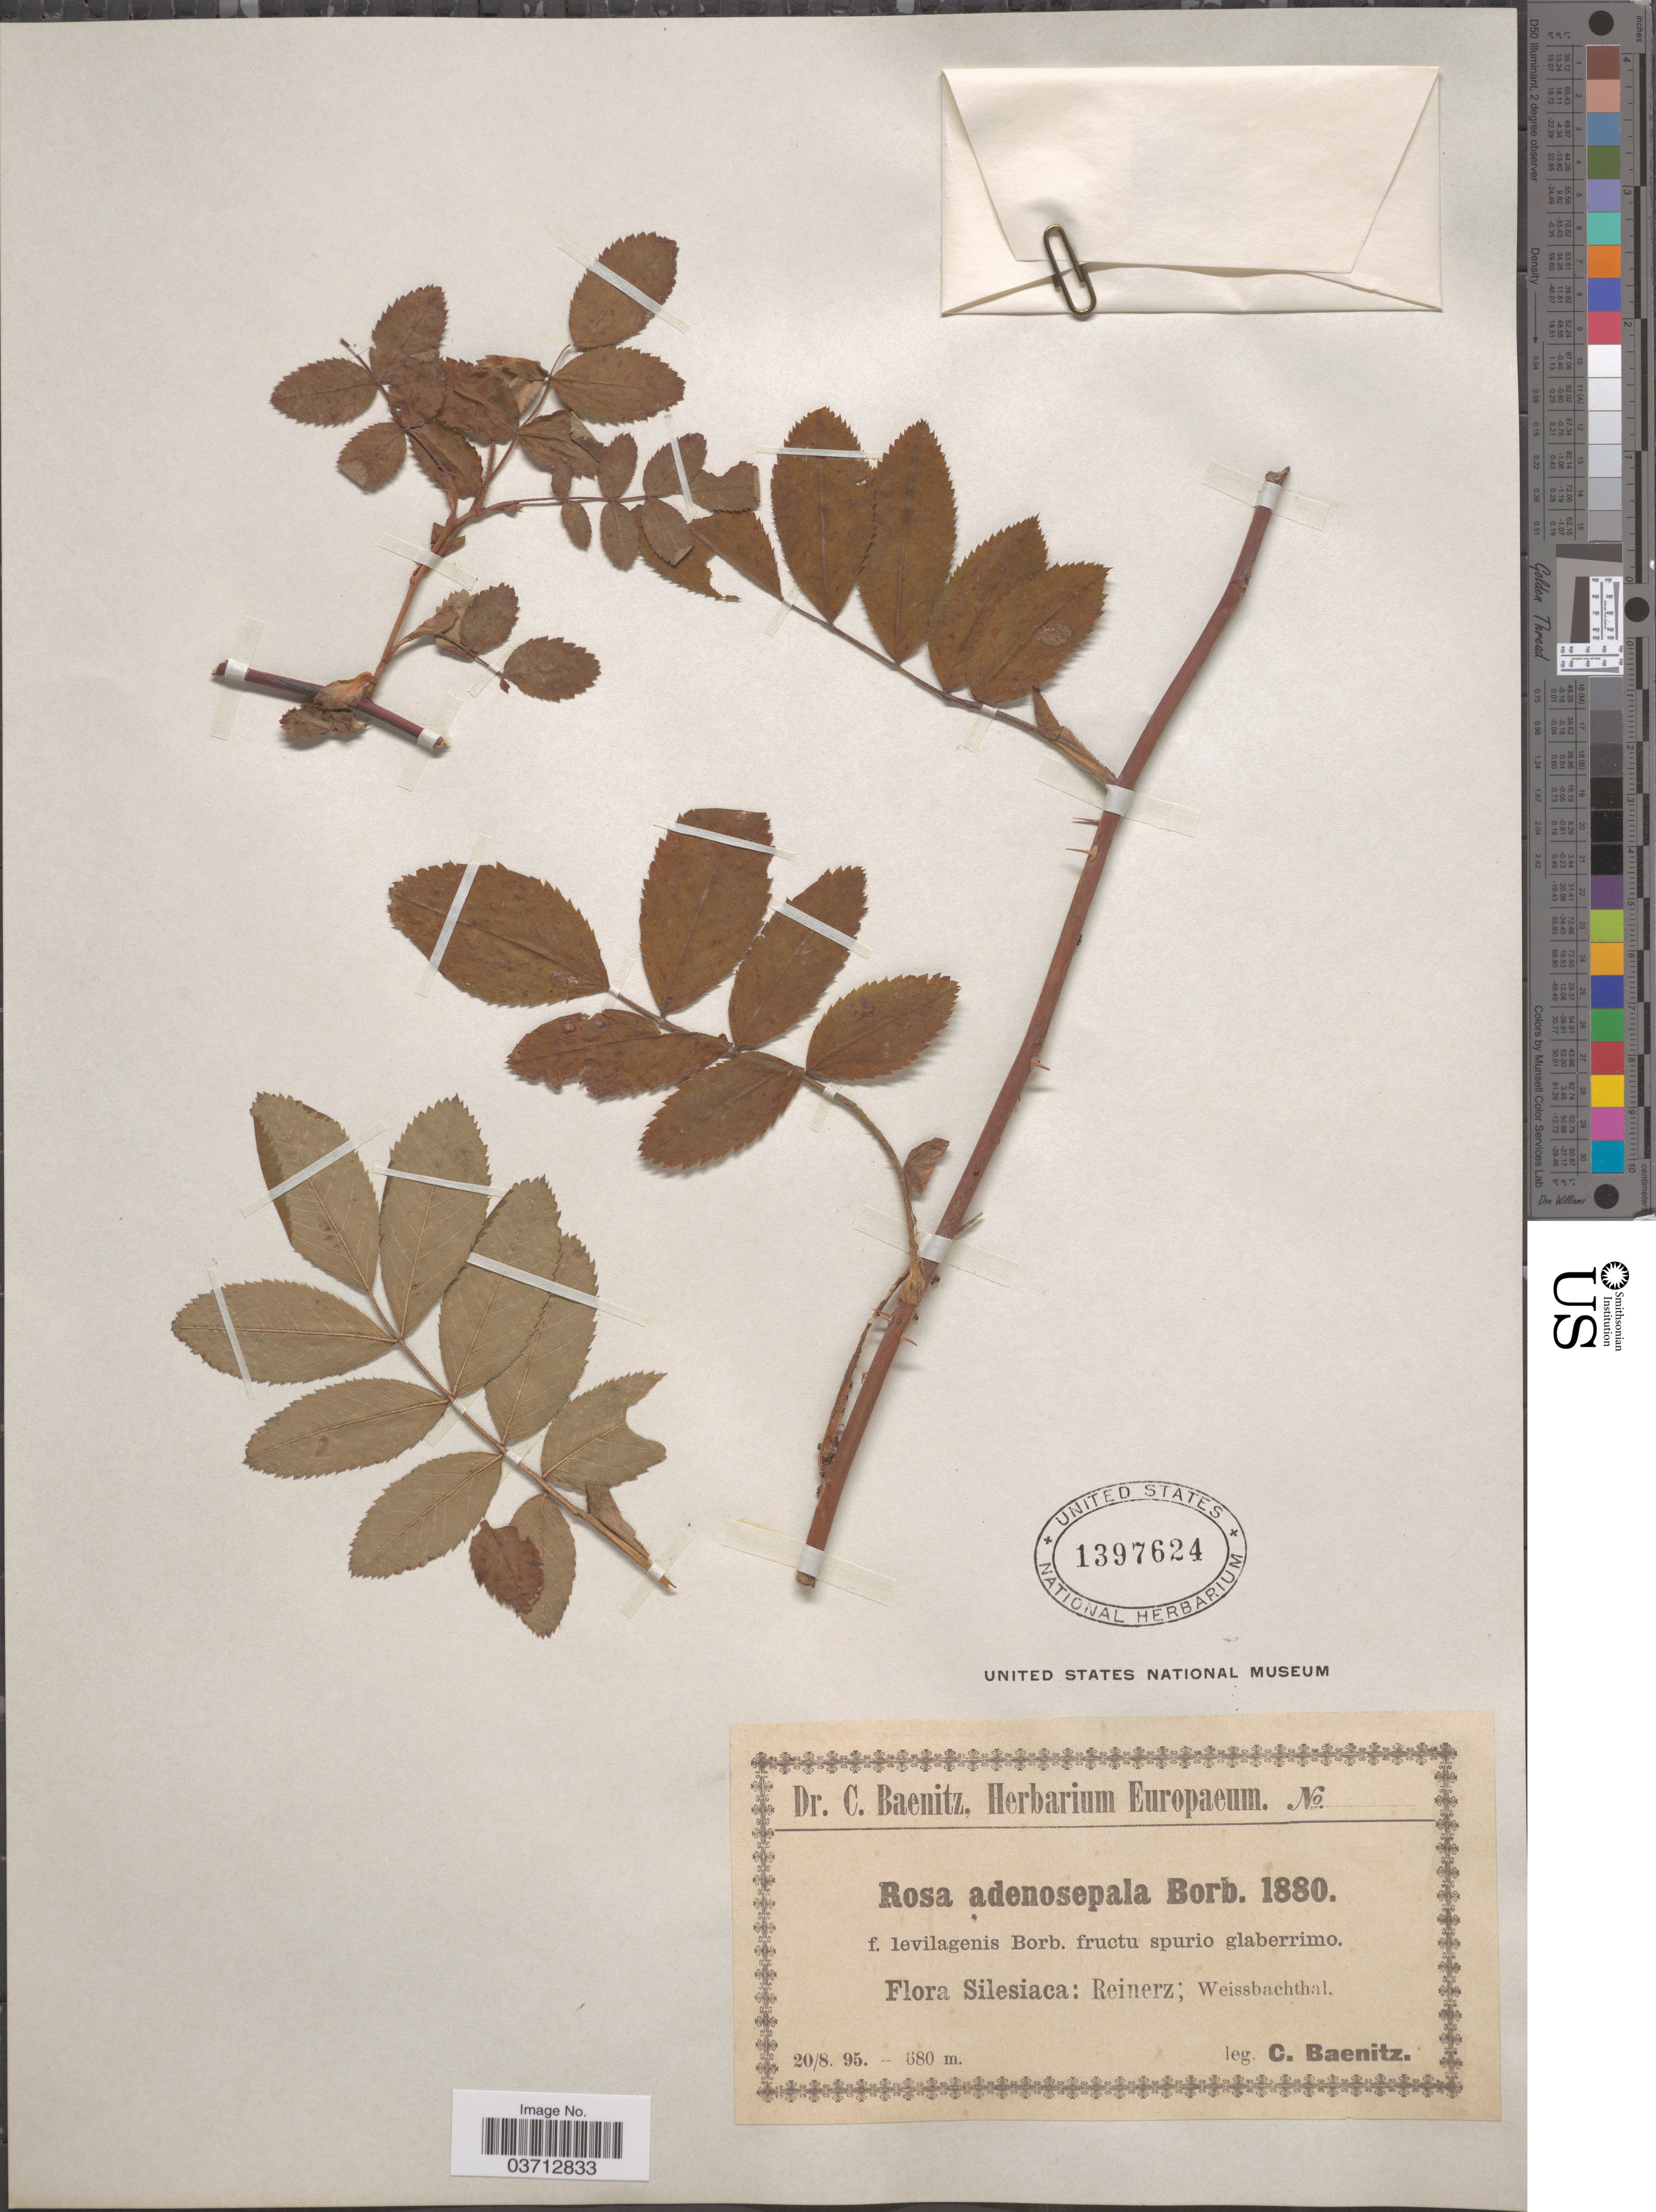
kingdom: Plantae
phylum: Tracheophyta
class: Magnoliopsida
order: Rosales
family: Rosaceae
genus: Rosa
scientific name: Rosa adenosepala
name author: Wooton & Standl.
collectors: C. G. Baenitz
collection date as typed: Transcribed d/m/y: 20/8/95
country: Poland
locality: Silesiaca: Reinerz; Weissbachthal.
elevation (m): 680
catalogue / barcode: US 1397624